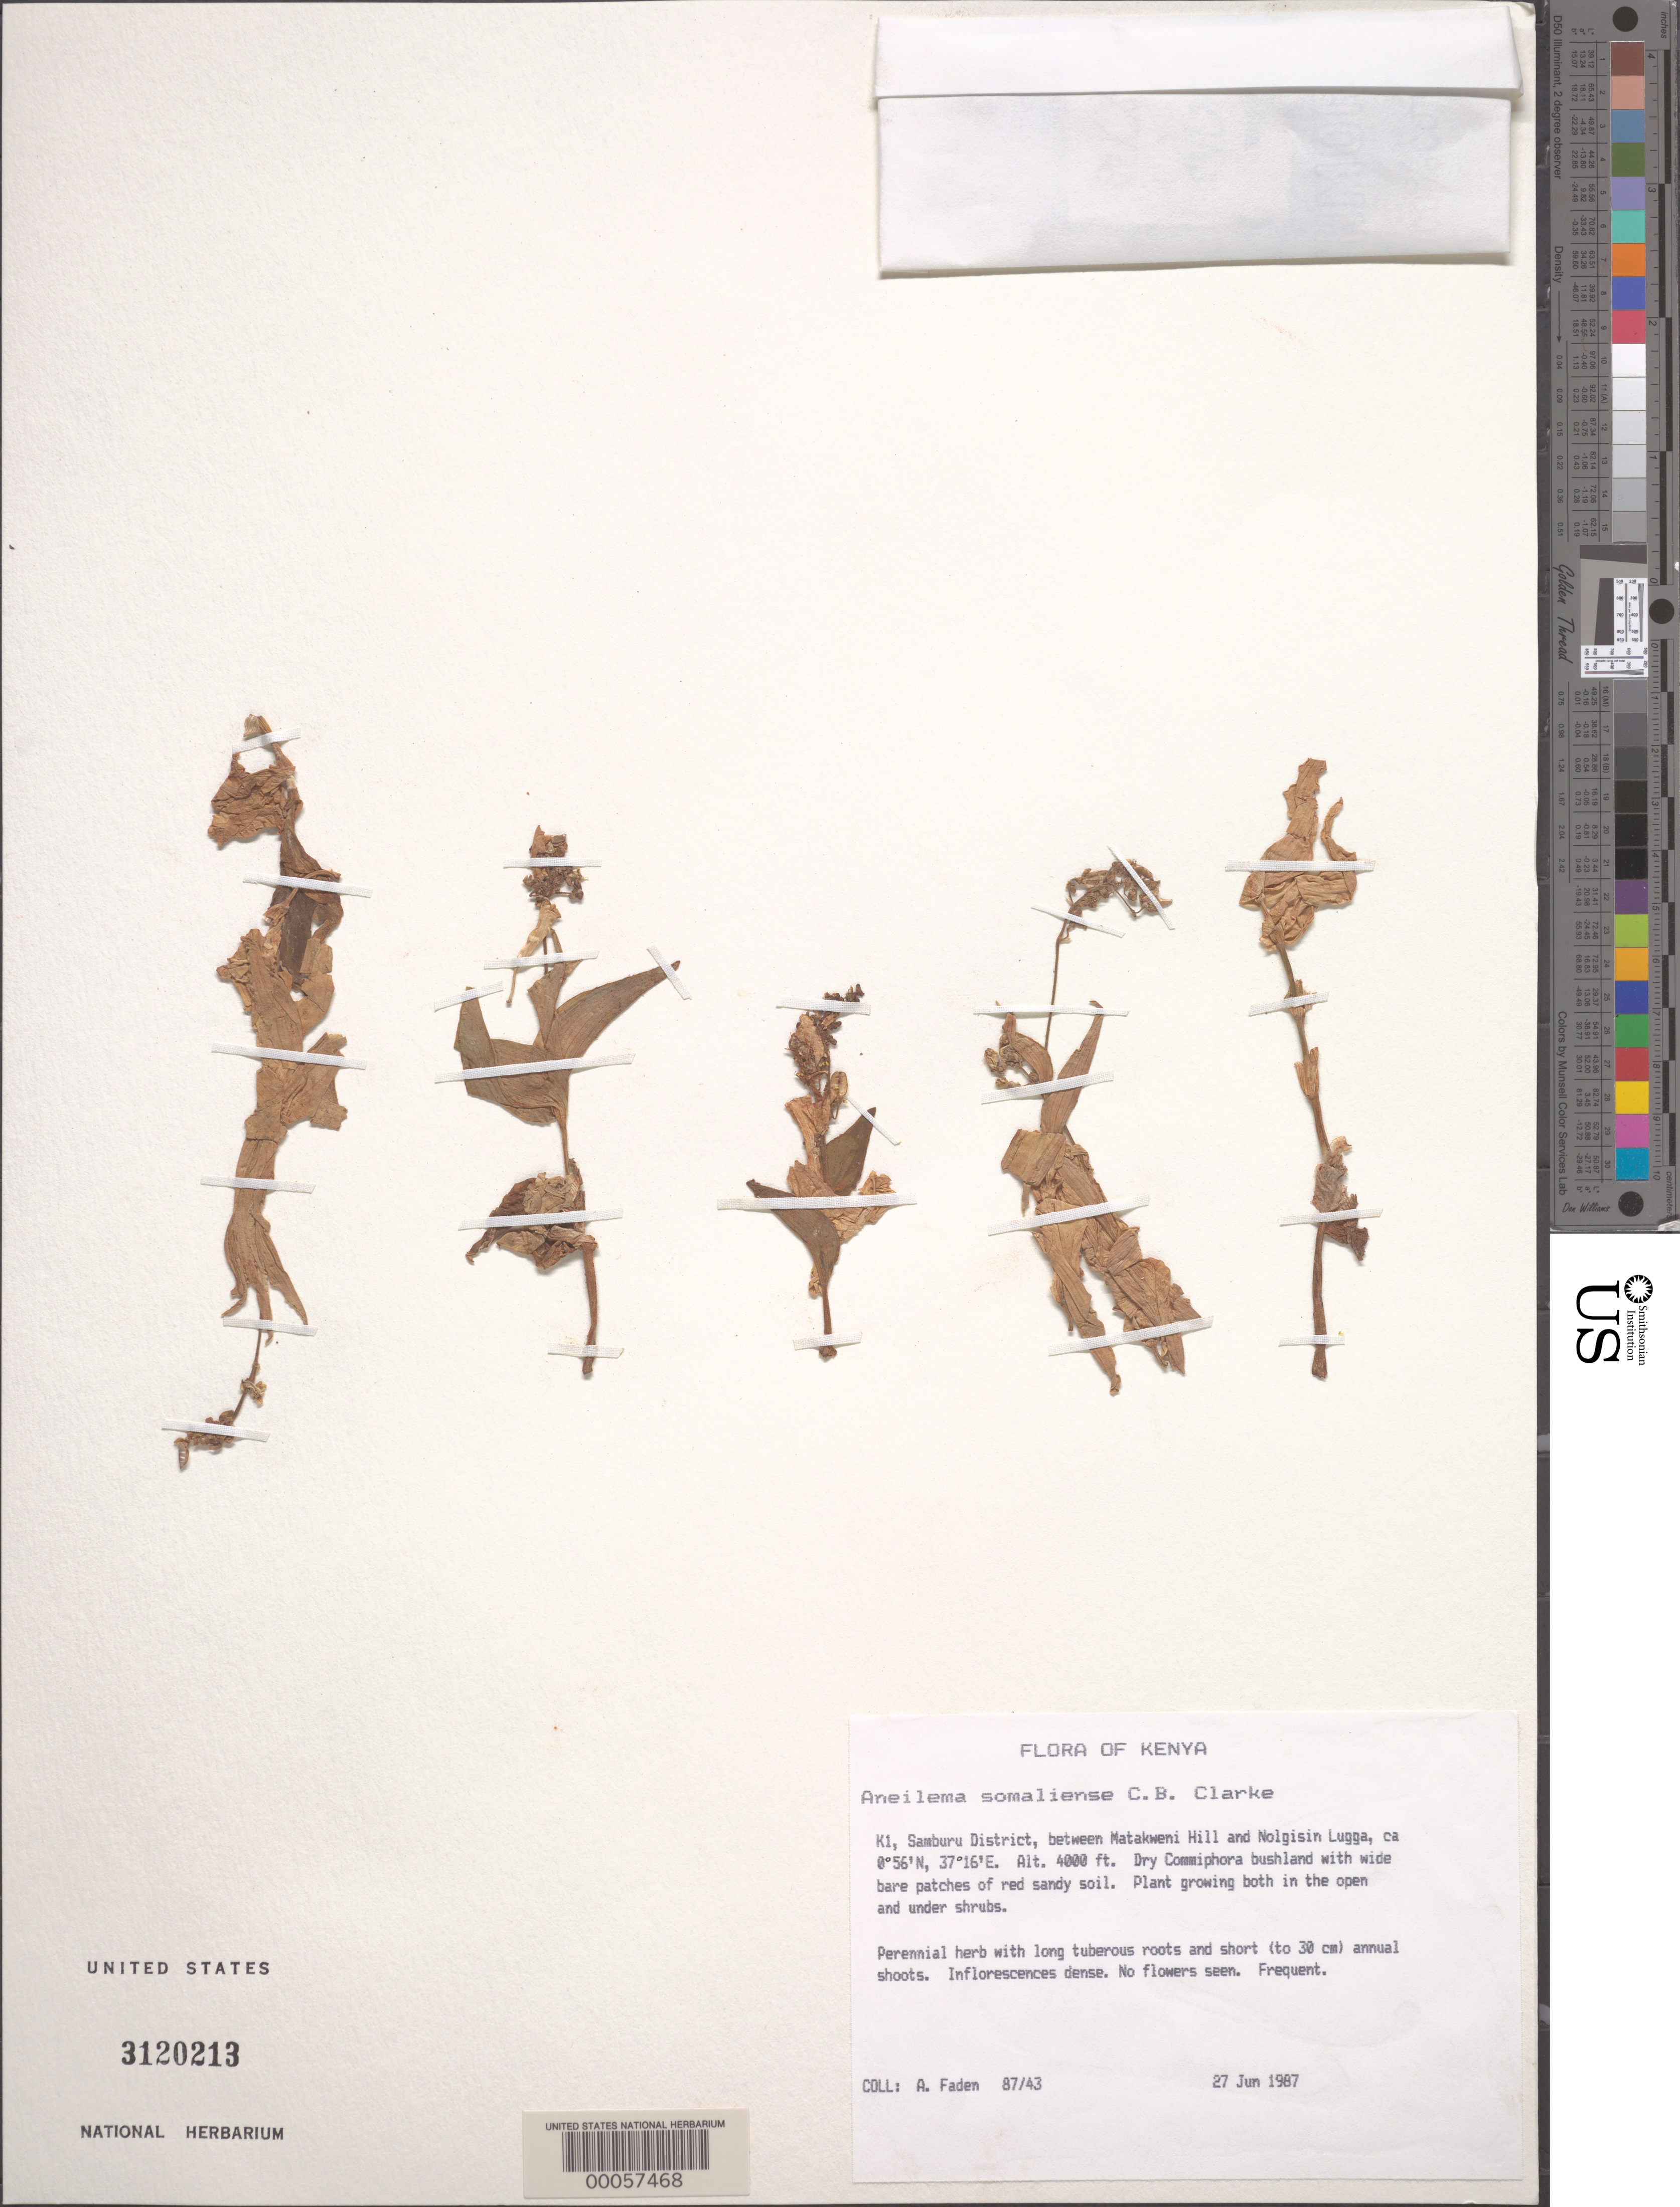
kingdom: Plantae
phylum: Tracheophyta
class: Liliopsida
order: Commelinales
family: Commelinaceae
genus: Aneilema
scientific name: Aneilema somaliense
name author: C.B. Clarke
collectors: A. J. Faden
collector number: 87/43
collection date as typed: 27 Jun 1987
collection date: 1987-06-27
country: Kenya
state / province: Samburu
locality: Between matakweni hill and nolgisin lugga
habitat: Dry commiphora bushland in red sand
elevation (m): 1219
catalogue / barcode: US 3120213